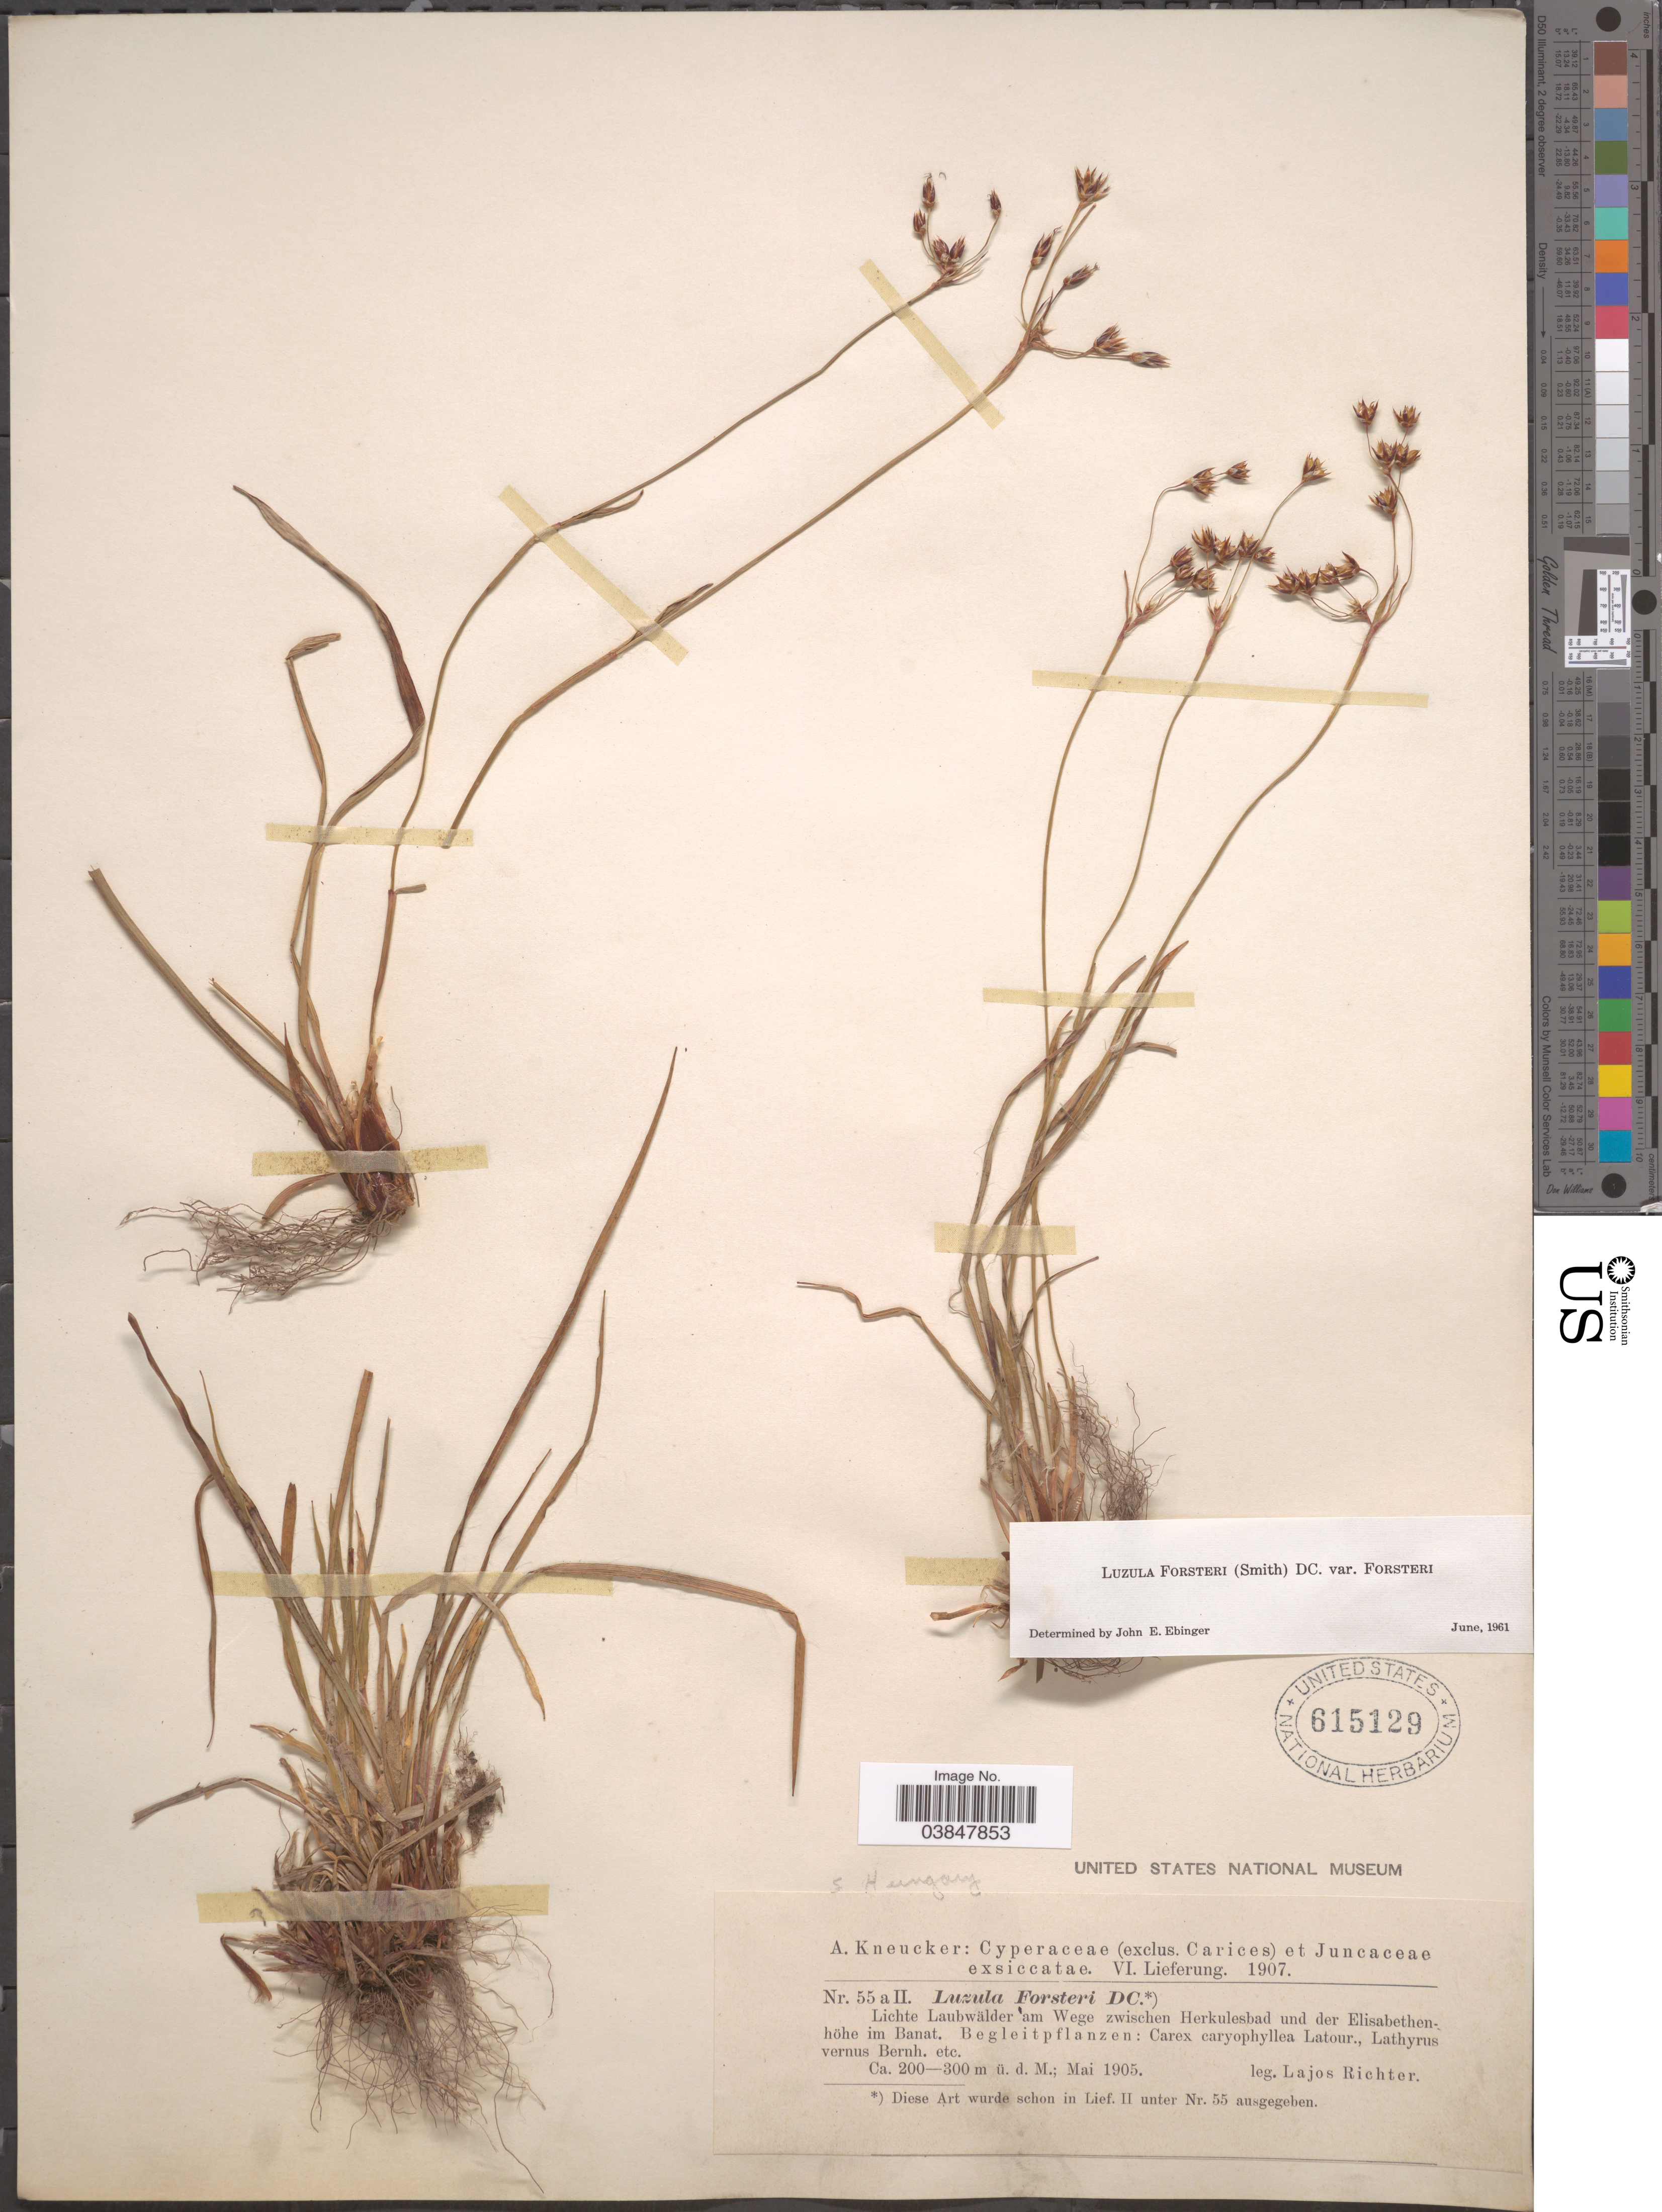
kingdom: Plantae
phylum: Tracheophyta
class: Liliopsida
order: Poales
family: Juncaceae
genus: Luzula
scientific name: Luzula forsteri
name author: (Sm.) DC.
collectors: L. Richter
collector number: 55a II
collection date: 1905-05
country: Hungary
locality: Lichte Laubwälder am Wege zwischen Herkulesbad und der Elisabethenhöhe im Banat.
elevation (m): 200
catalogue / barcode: US 615129